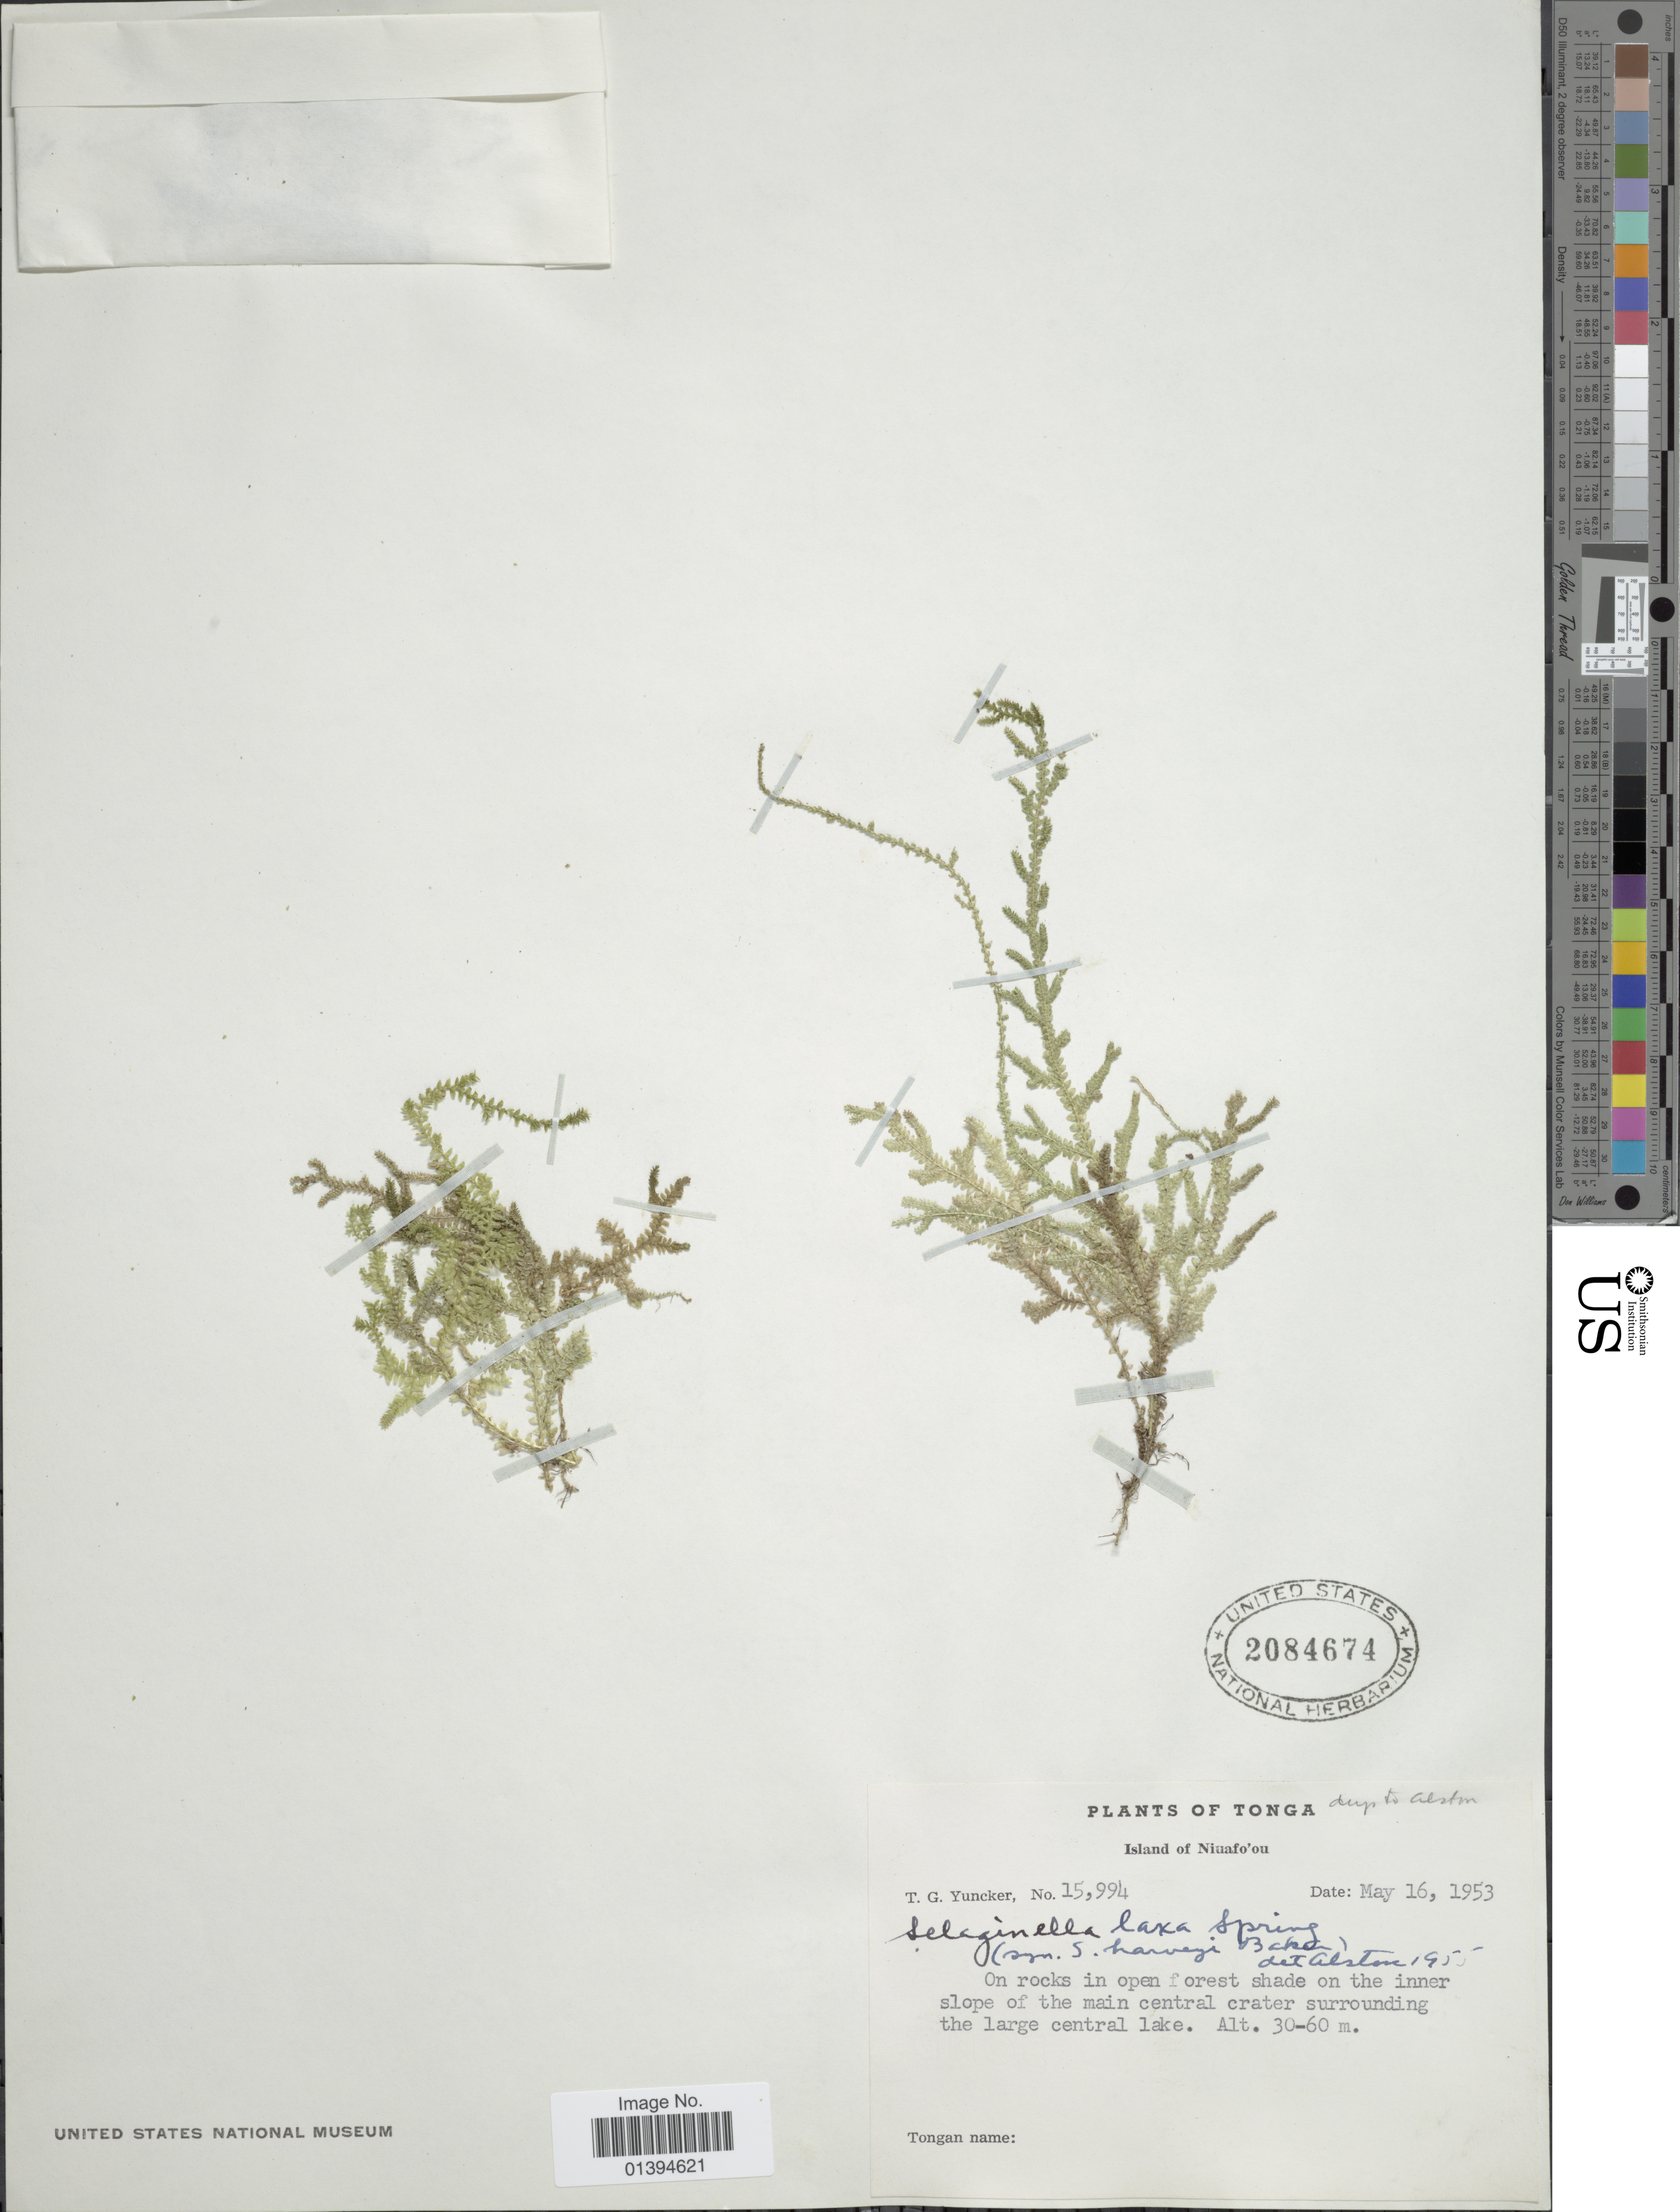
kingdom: Plantae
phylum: Tracheophyta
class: Lycopodiopsida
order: Selaginellales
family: Selaginellaceae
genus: Selaginella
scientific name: Selaginella laxa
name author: Spring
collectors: T. G. Yuncker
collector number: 15994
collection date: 1953-05-16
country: Tonga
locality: Island Niuafo'ou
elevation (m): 30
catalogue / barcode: US 2084674